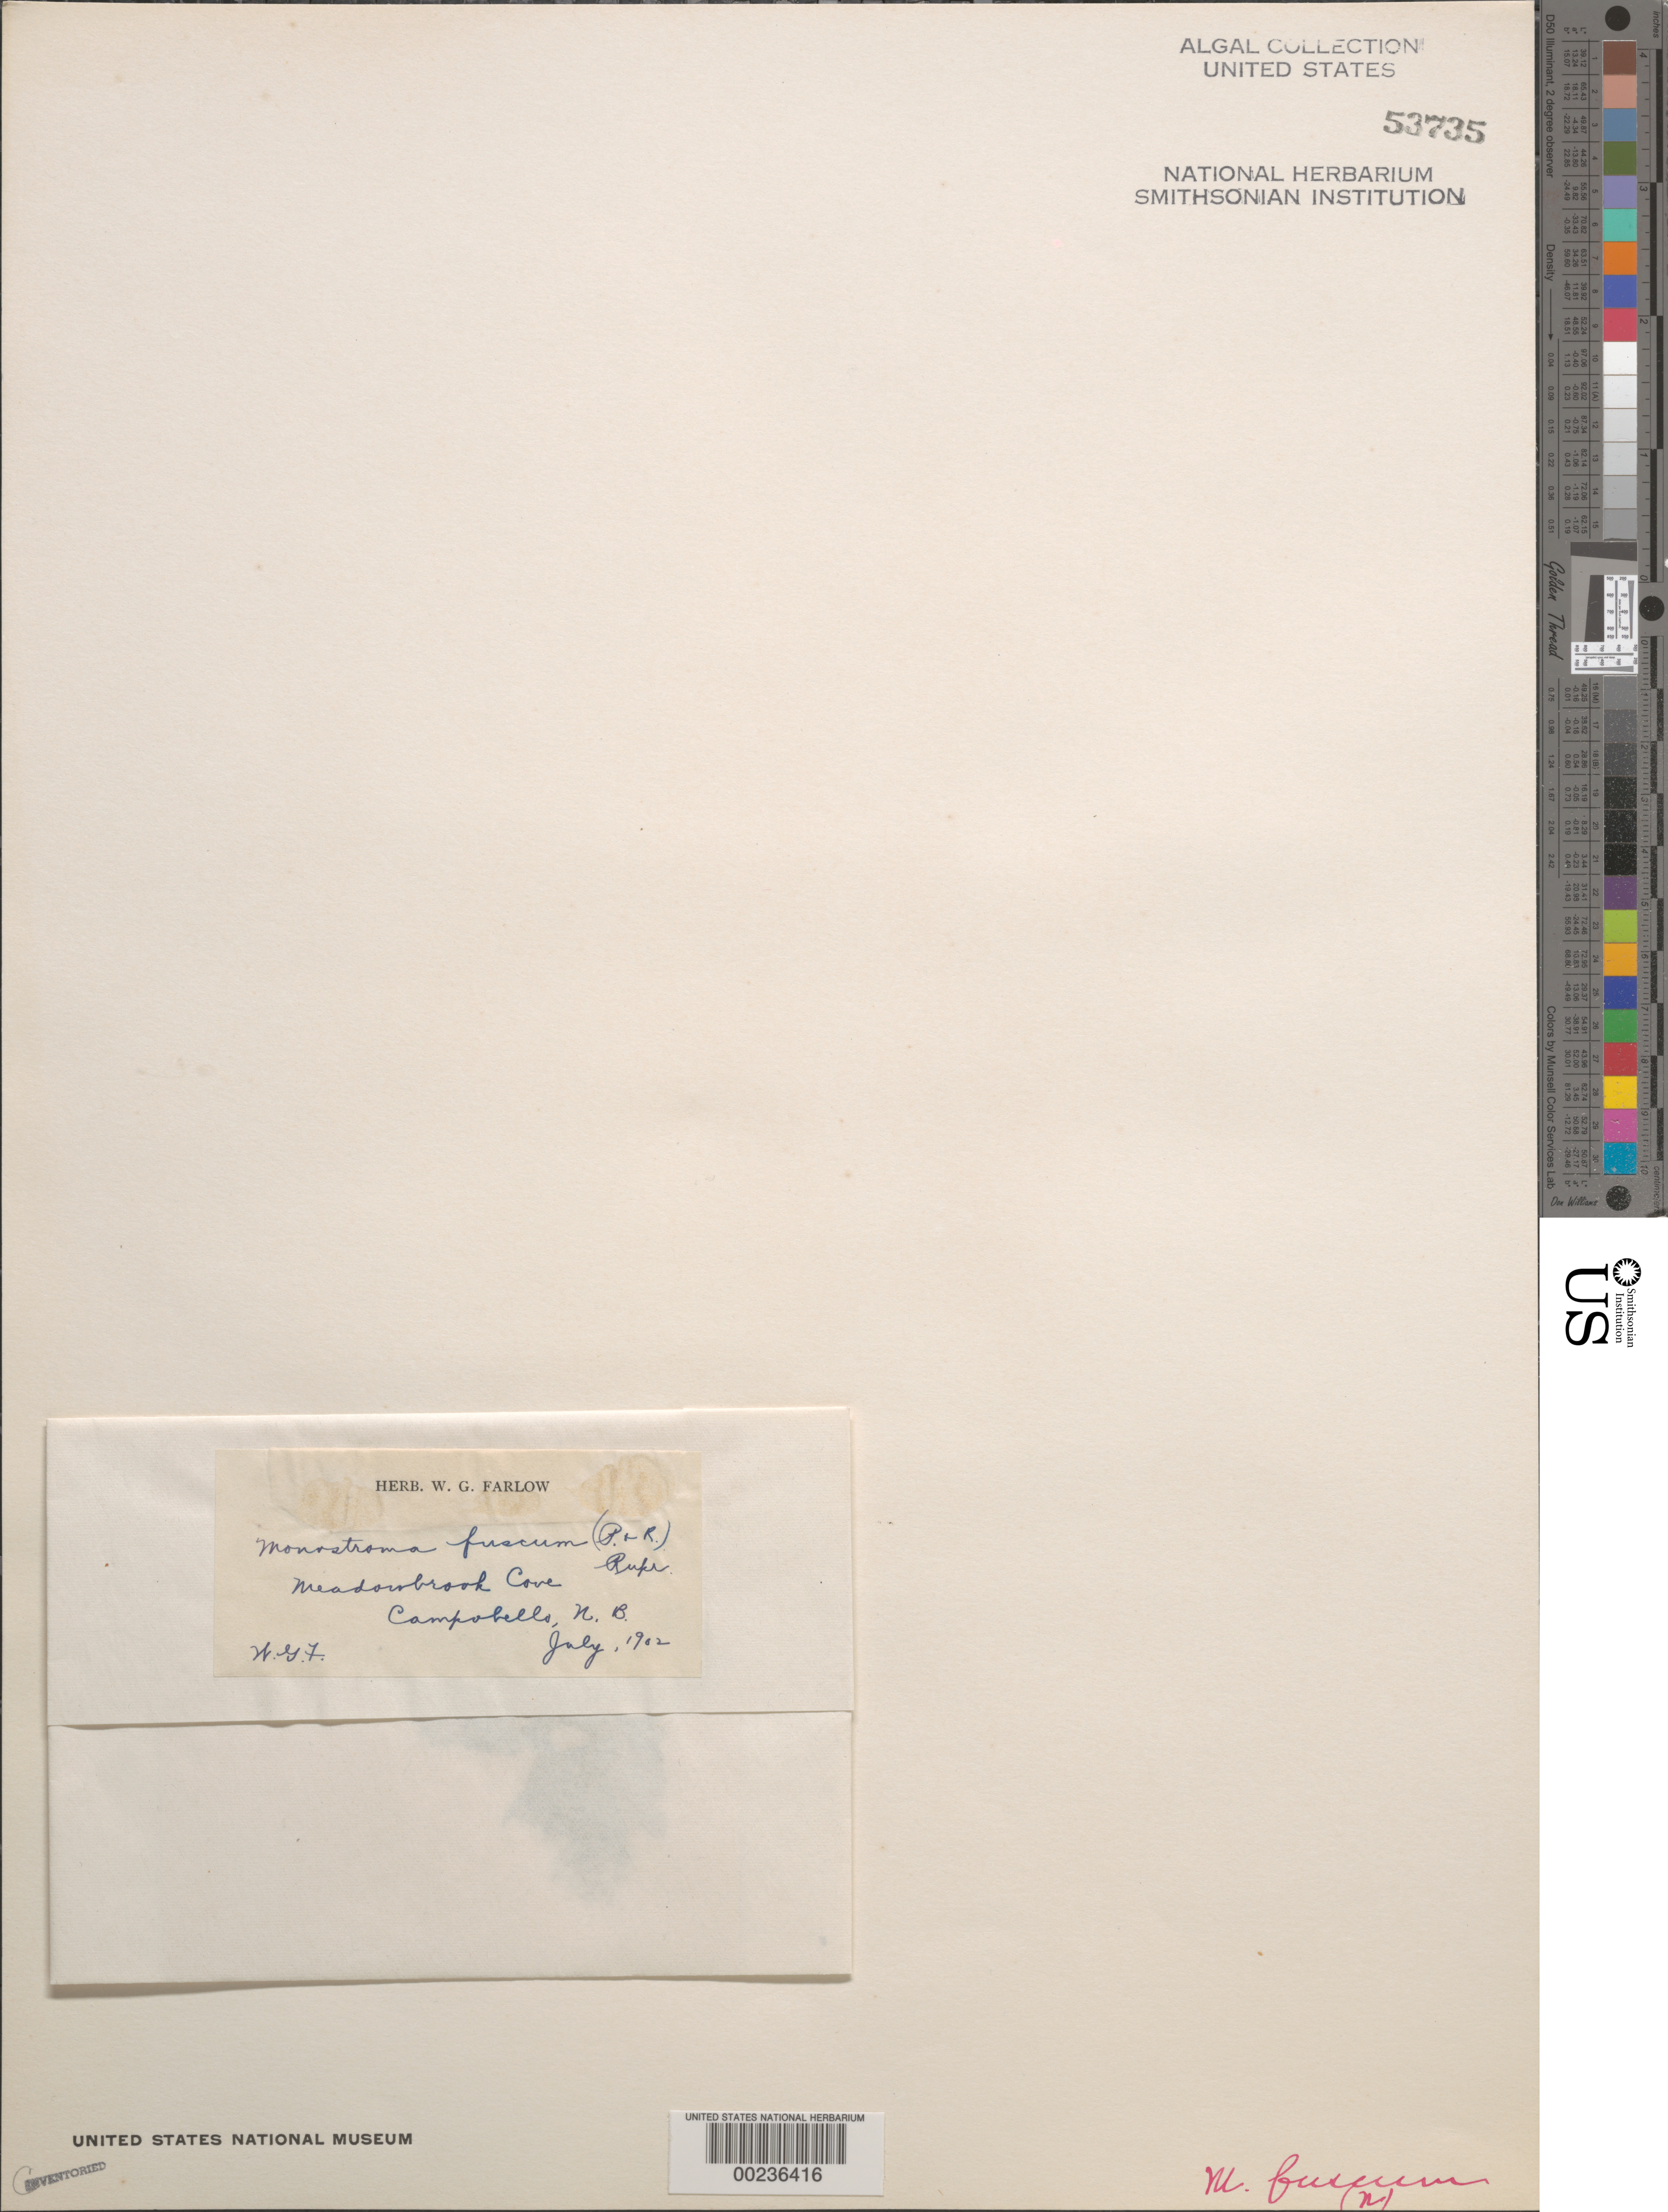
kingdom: Plantae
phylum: Chlorophyta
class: Ulvophyceae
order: Ulvales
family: Ulvaceae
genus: Ulvaria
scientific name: Ulvaria splendens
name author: (Rupr.) K.L.Vinogr.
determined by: Algae name updating Project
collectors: W. G. Farlow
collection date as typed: Jul 1902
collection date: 1902-07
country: Canada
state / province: New Brunswick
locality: Campobello island, meadowbrook cove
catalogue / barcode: US 53735